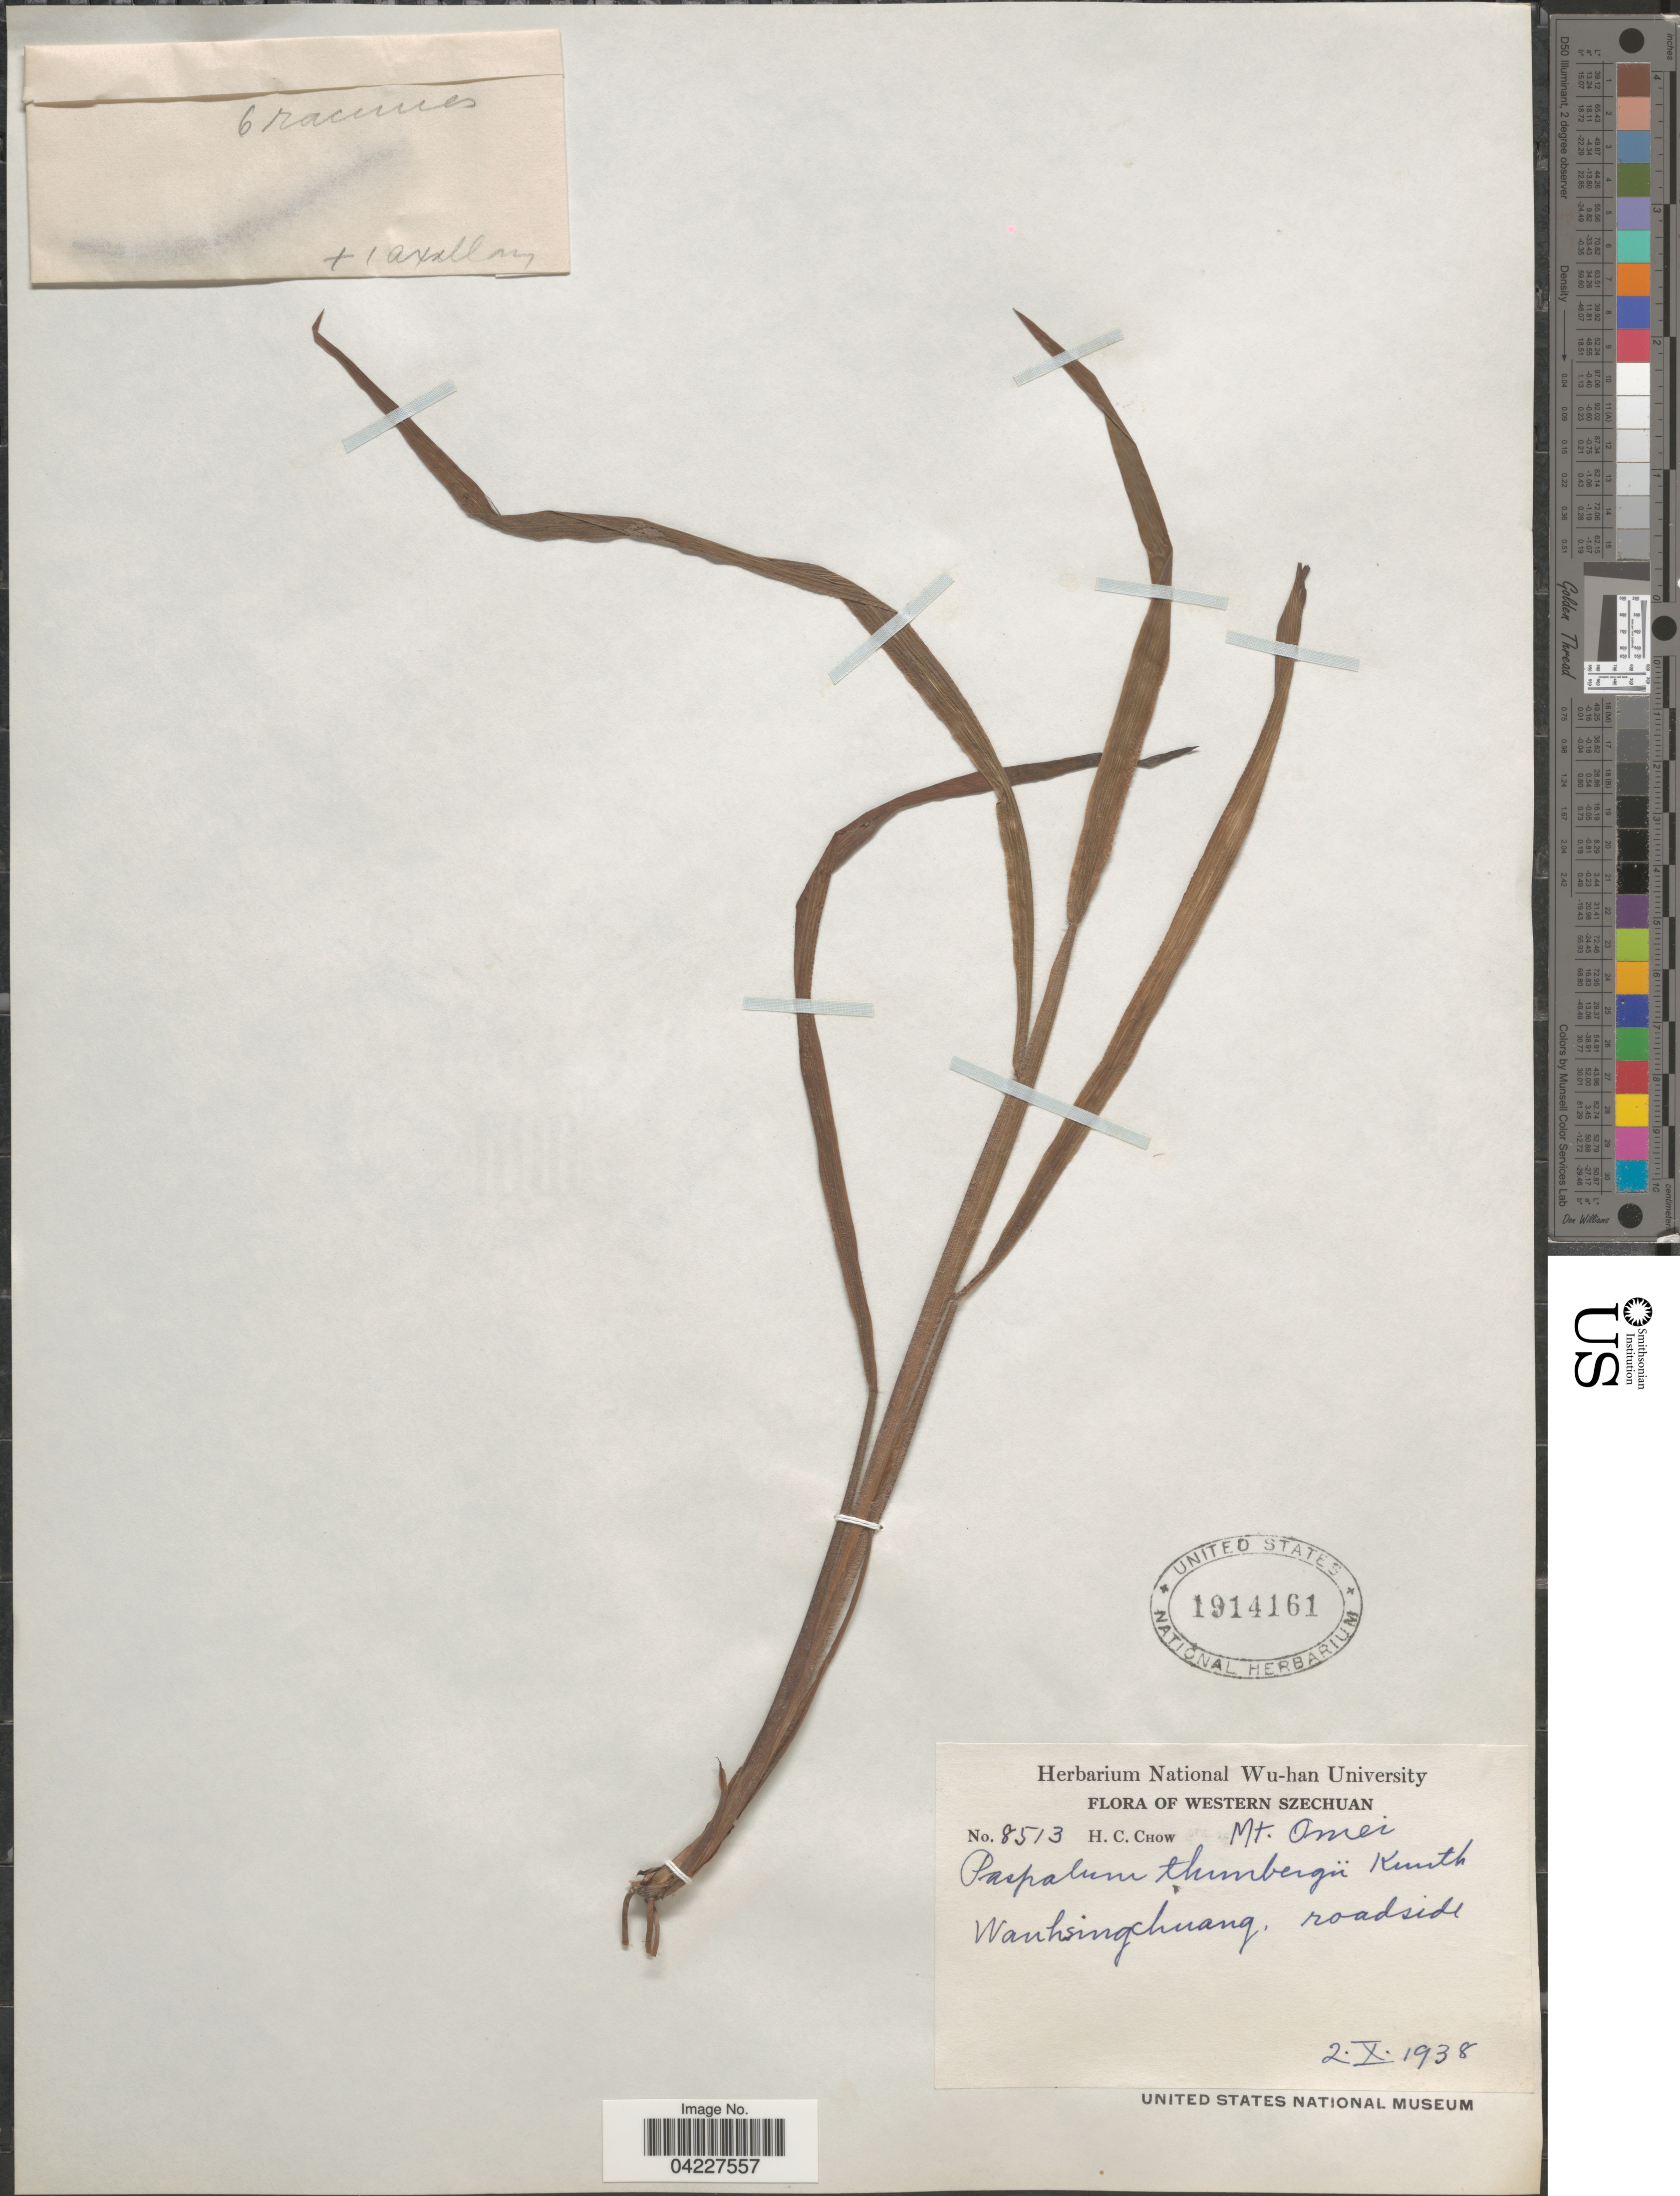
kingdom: Plantae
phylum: Tracheophyta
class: Liliopsida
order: Poales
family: Poaceae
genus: Paspalum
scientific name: Paspalum thunbergii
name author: Kunth ex Steud.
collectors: H. Chow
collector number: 8513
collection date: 1938-10-02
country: China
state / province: Sichuan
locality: Western Szechuan. Mt. Omei. Wanhsingchuang, roadside.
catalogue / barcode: US 1914161